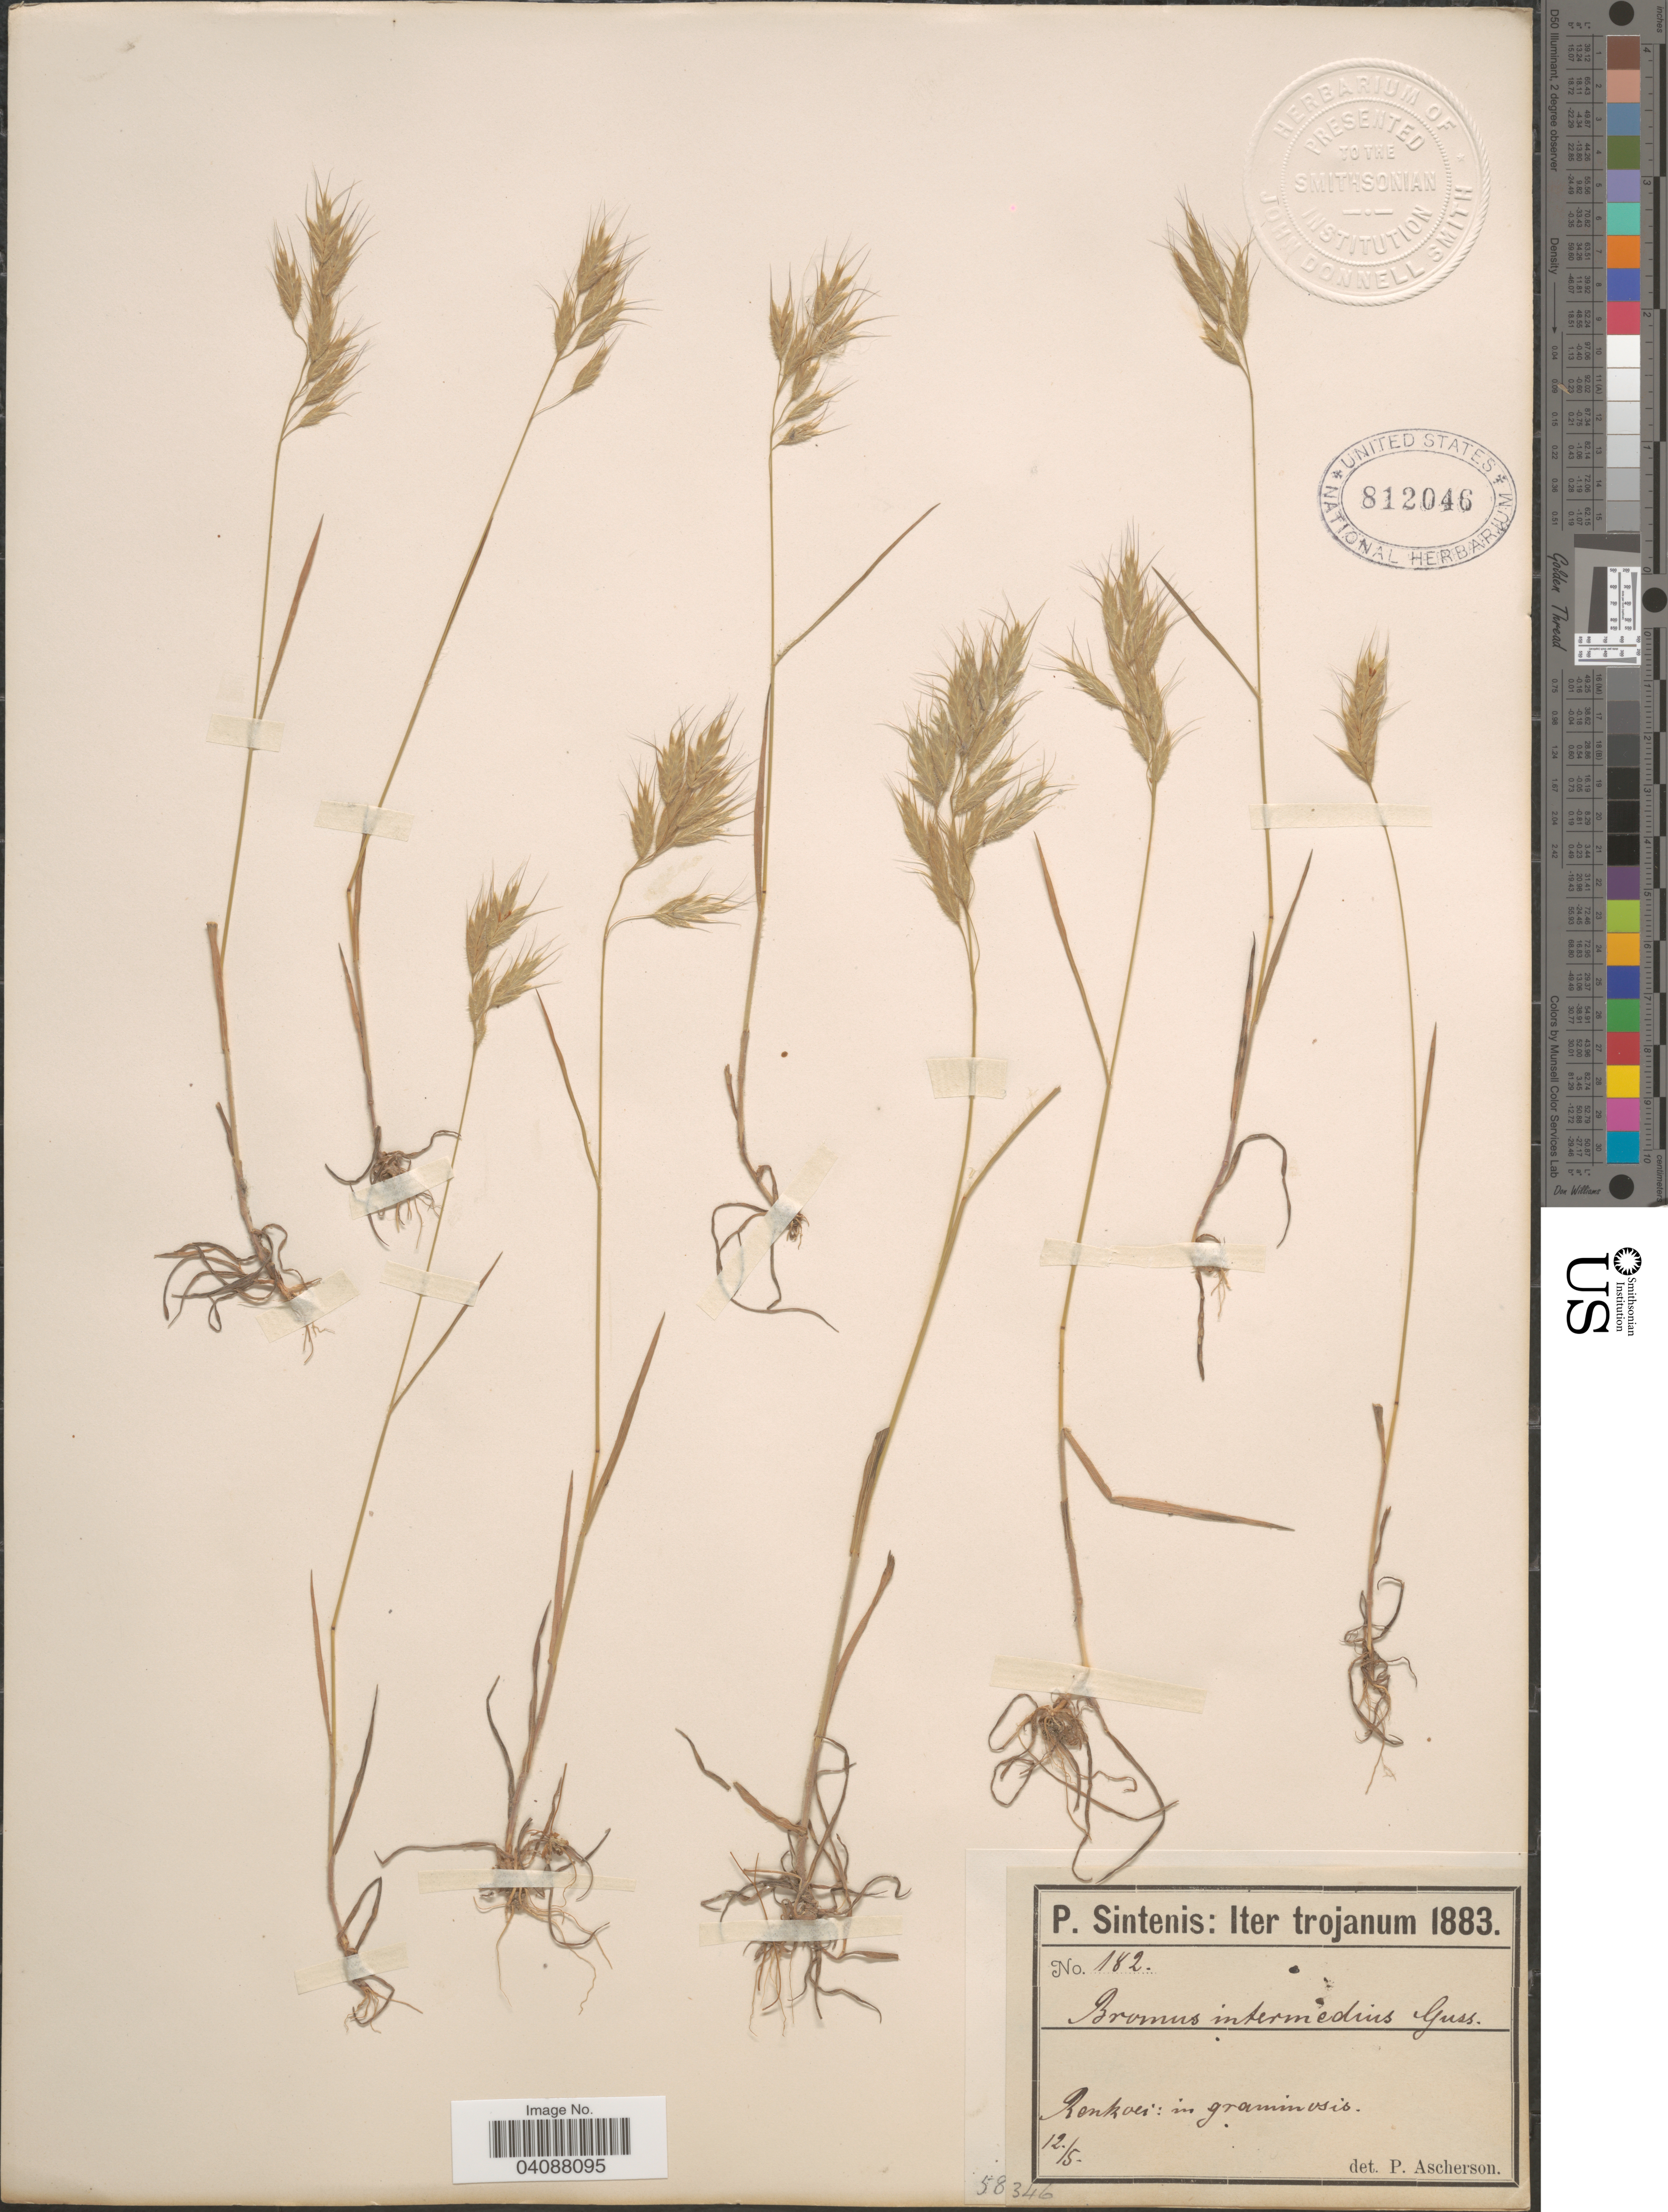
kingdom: Plantae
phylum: Tracheophyta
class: Liliopsida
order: Poales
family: Poaceae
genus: Bromus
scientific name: Bromus intermedius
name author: Gussone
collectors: P. Sintenis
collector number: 182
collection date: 1883-05-12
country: Turkey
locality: Iter trojanum 1883. Renkoei: in graminosis.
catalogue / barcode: US 812046